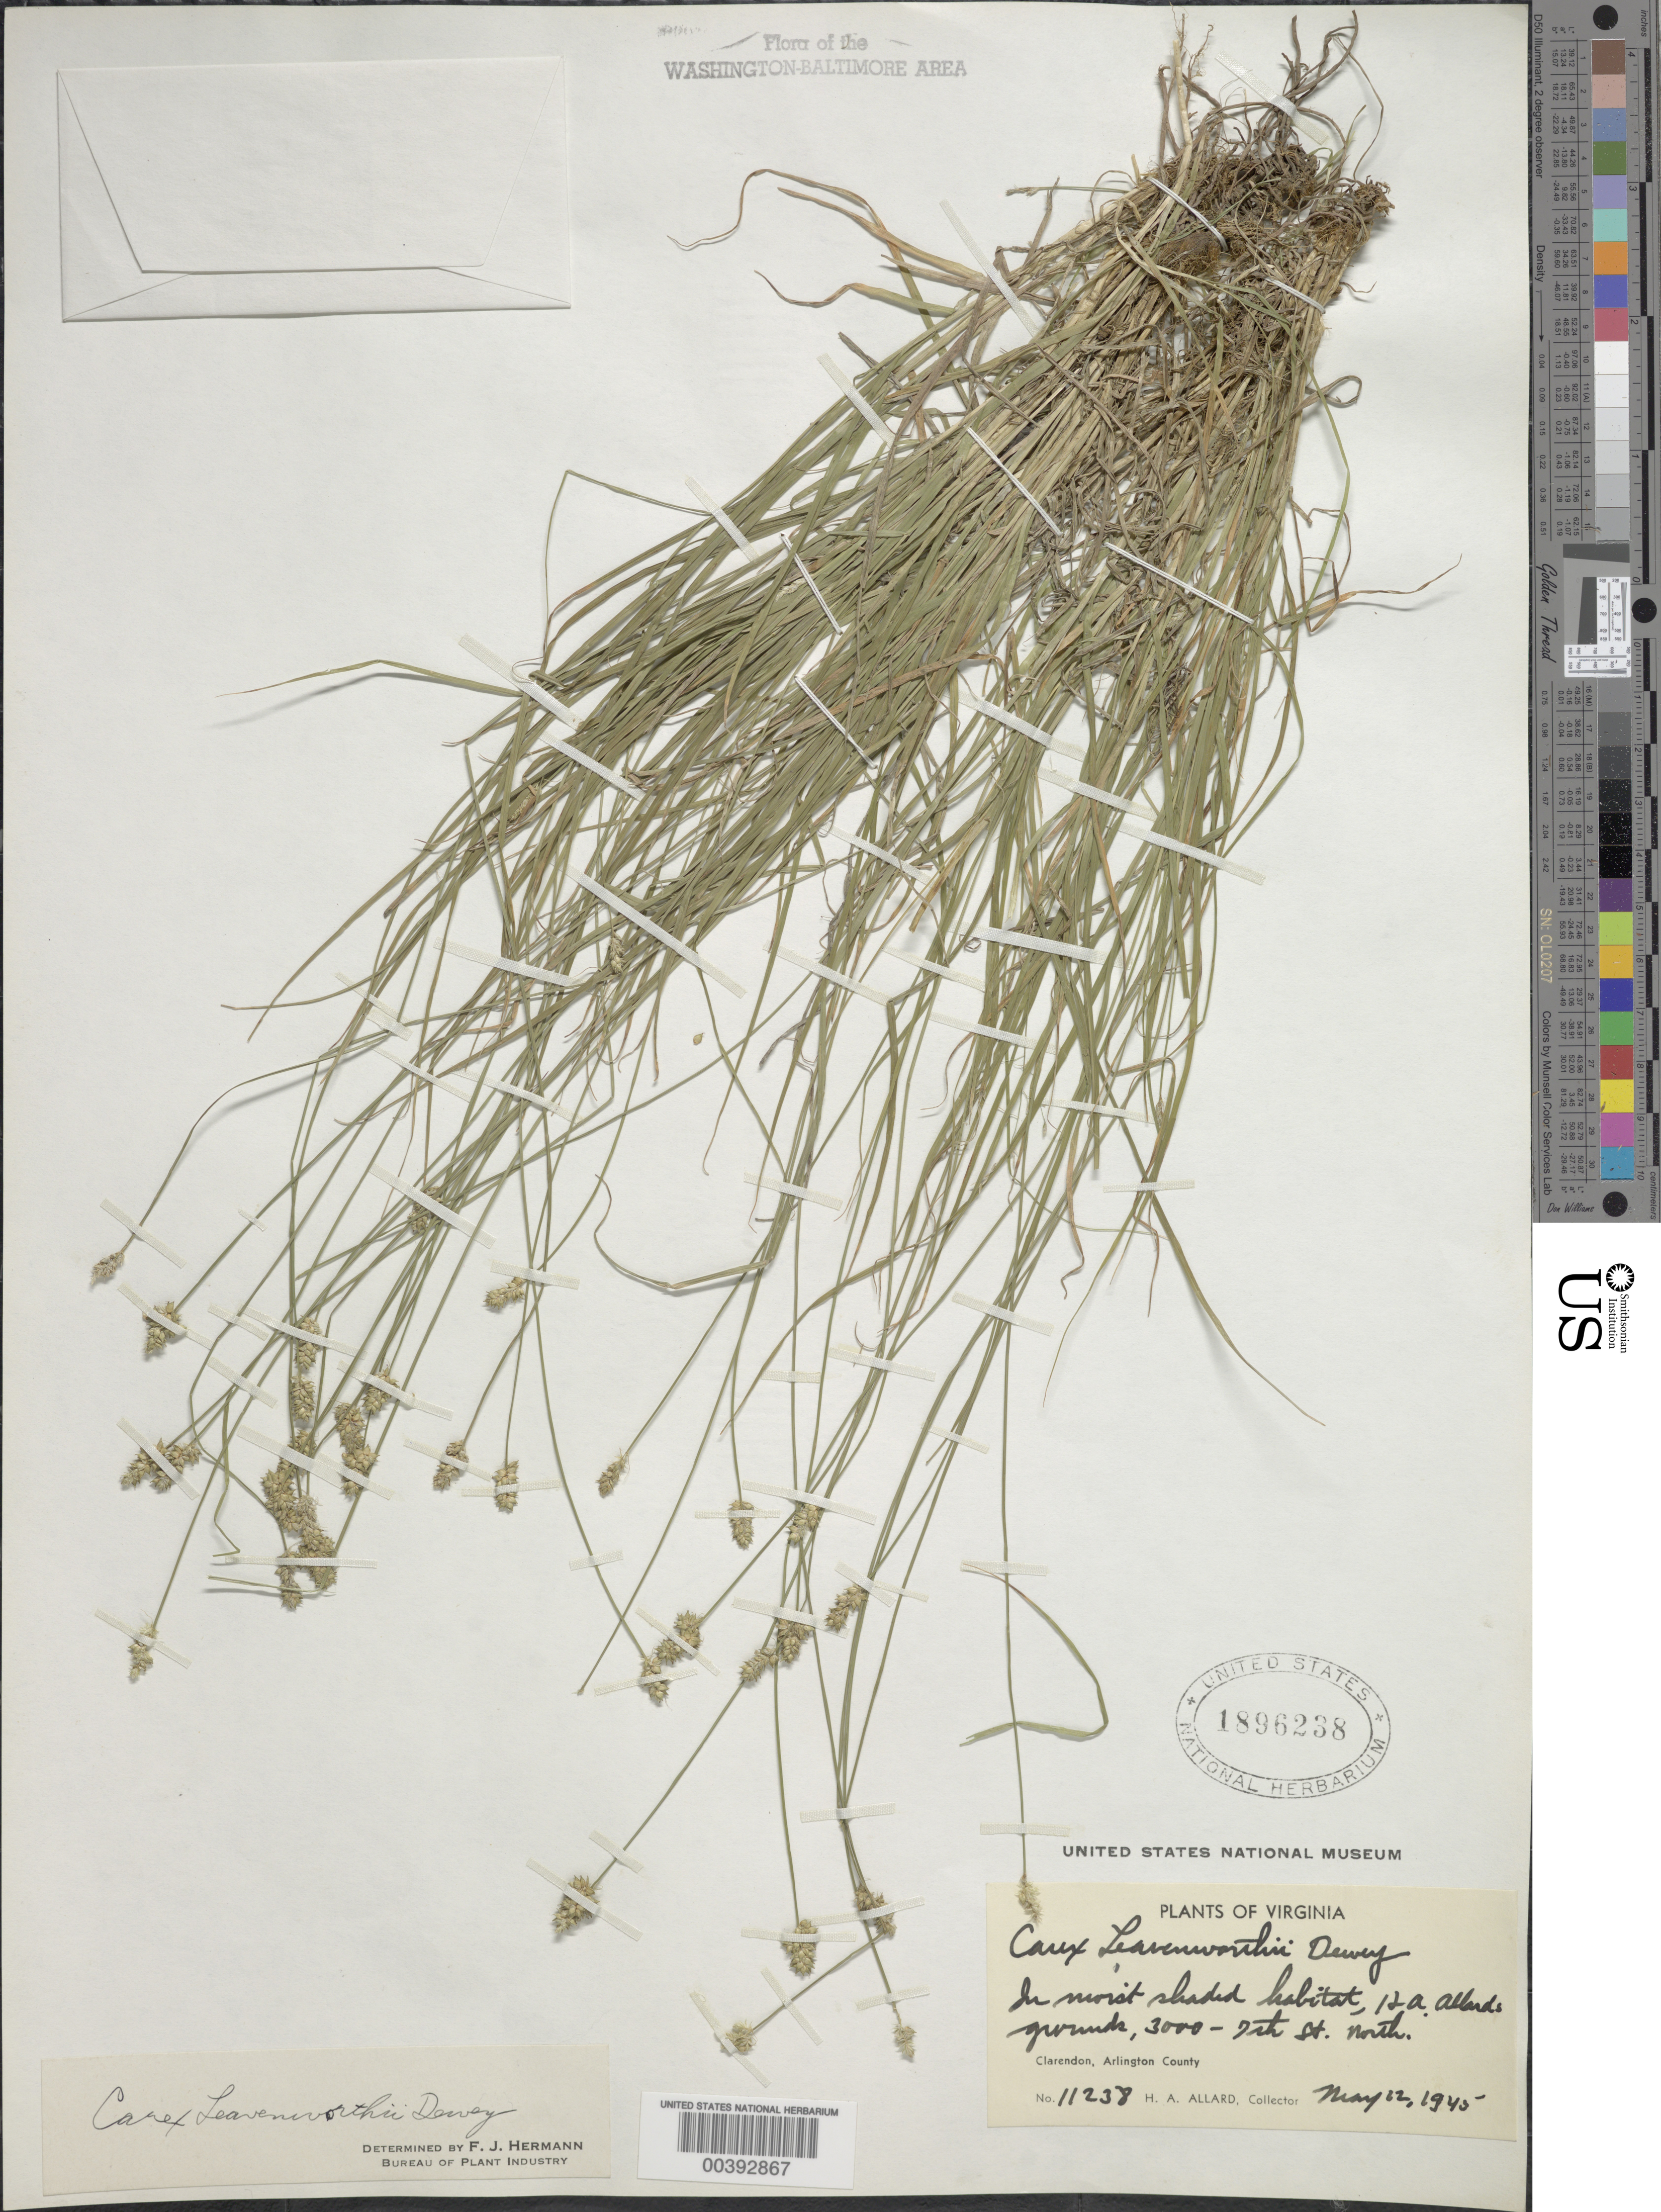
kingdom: Plantae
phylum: Tracheophyta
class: Liliopsida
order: Poales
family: Cyperaceae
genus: Carex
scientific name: Carex leavenworthii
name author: Dewey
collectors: H. A. Allard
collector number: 11238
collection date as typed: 22 May 1945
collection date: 1945-05-22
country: United States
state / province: Virginia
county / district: Arlington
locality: Clarendon, Allards garden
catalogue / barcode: US 1896238